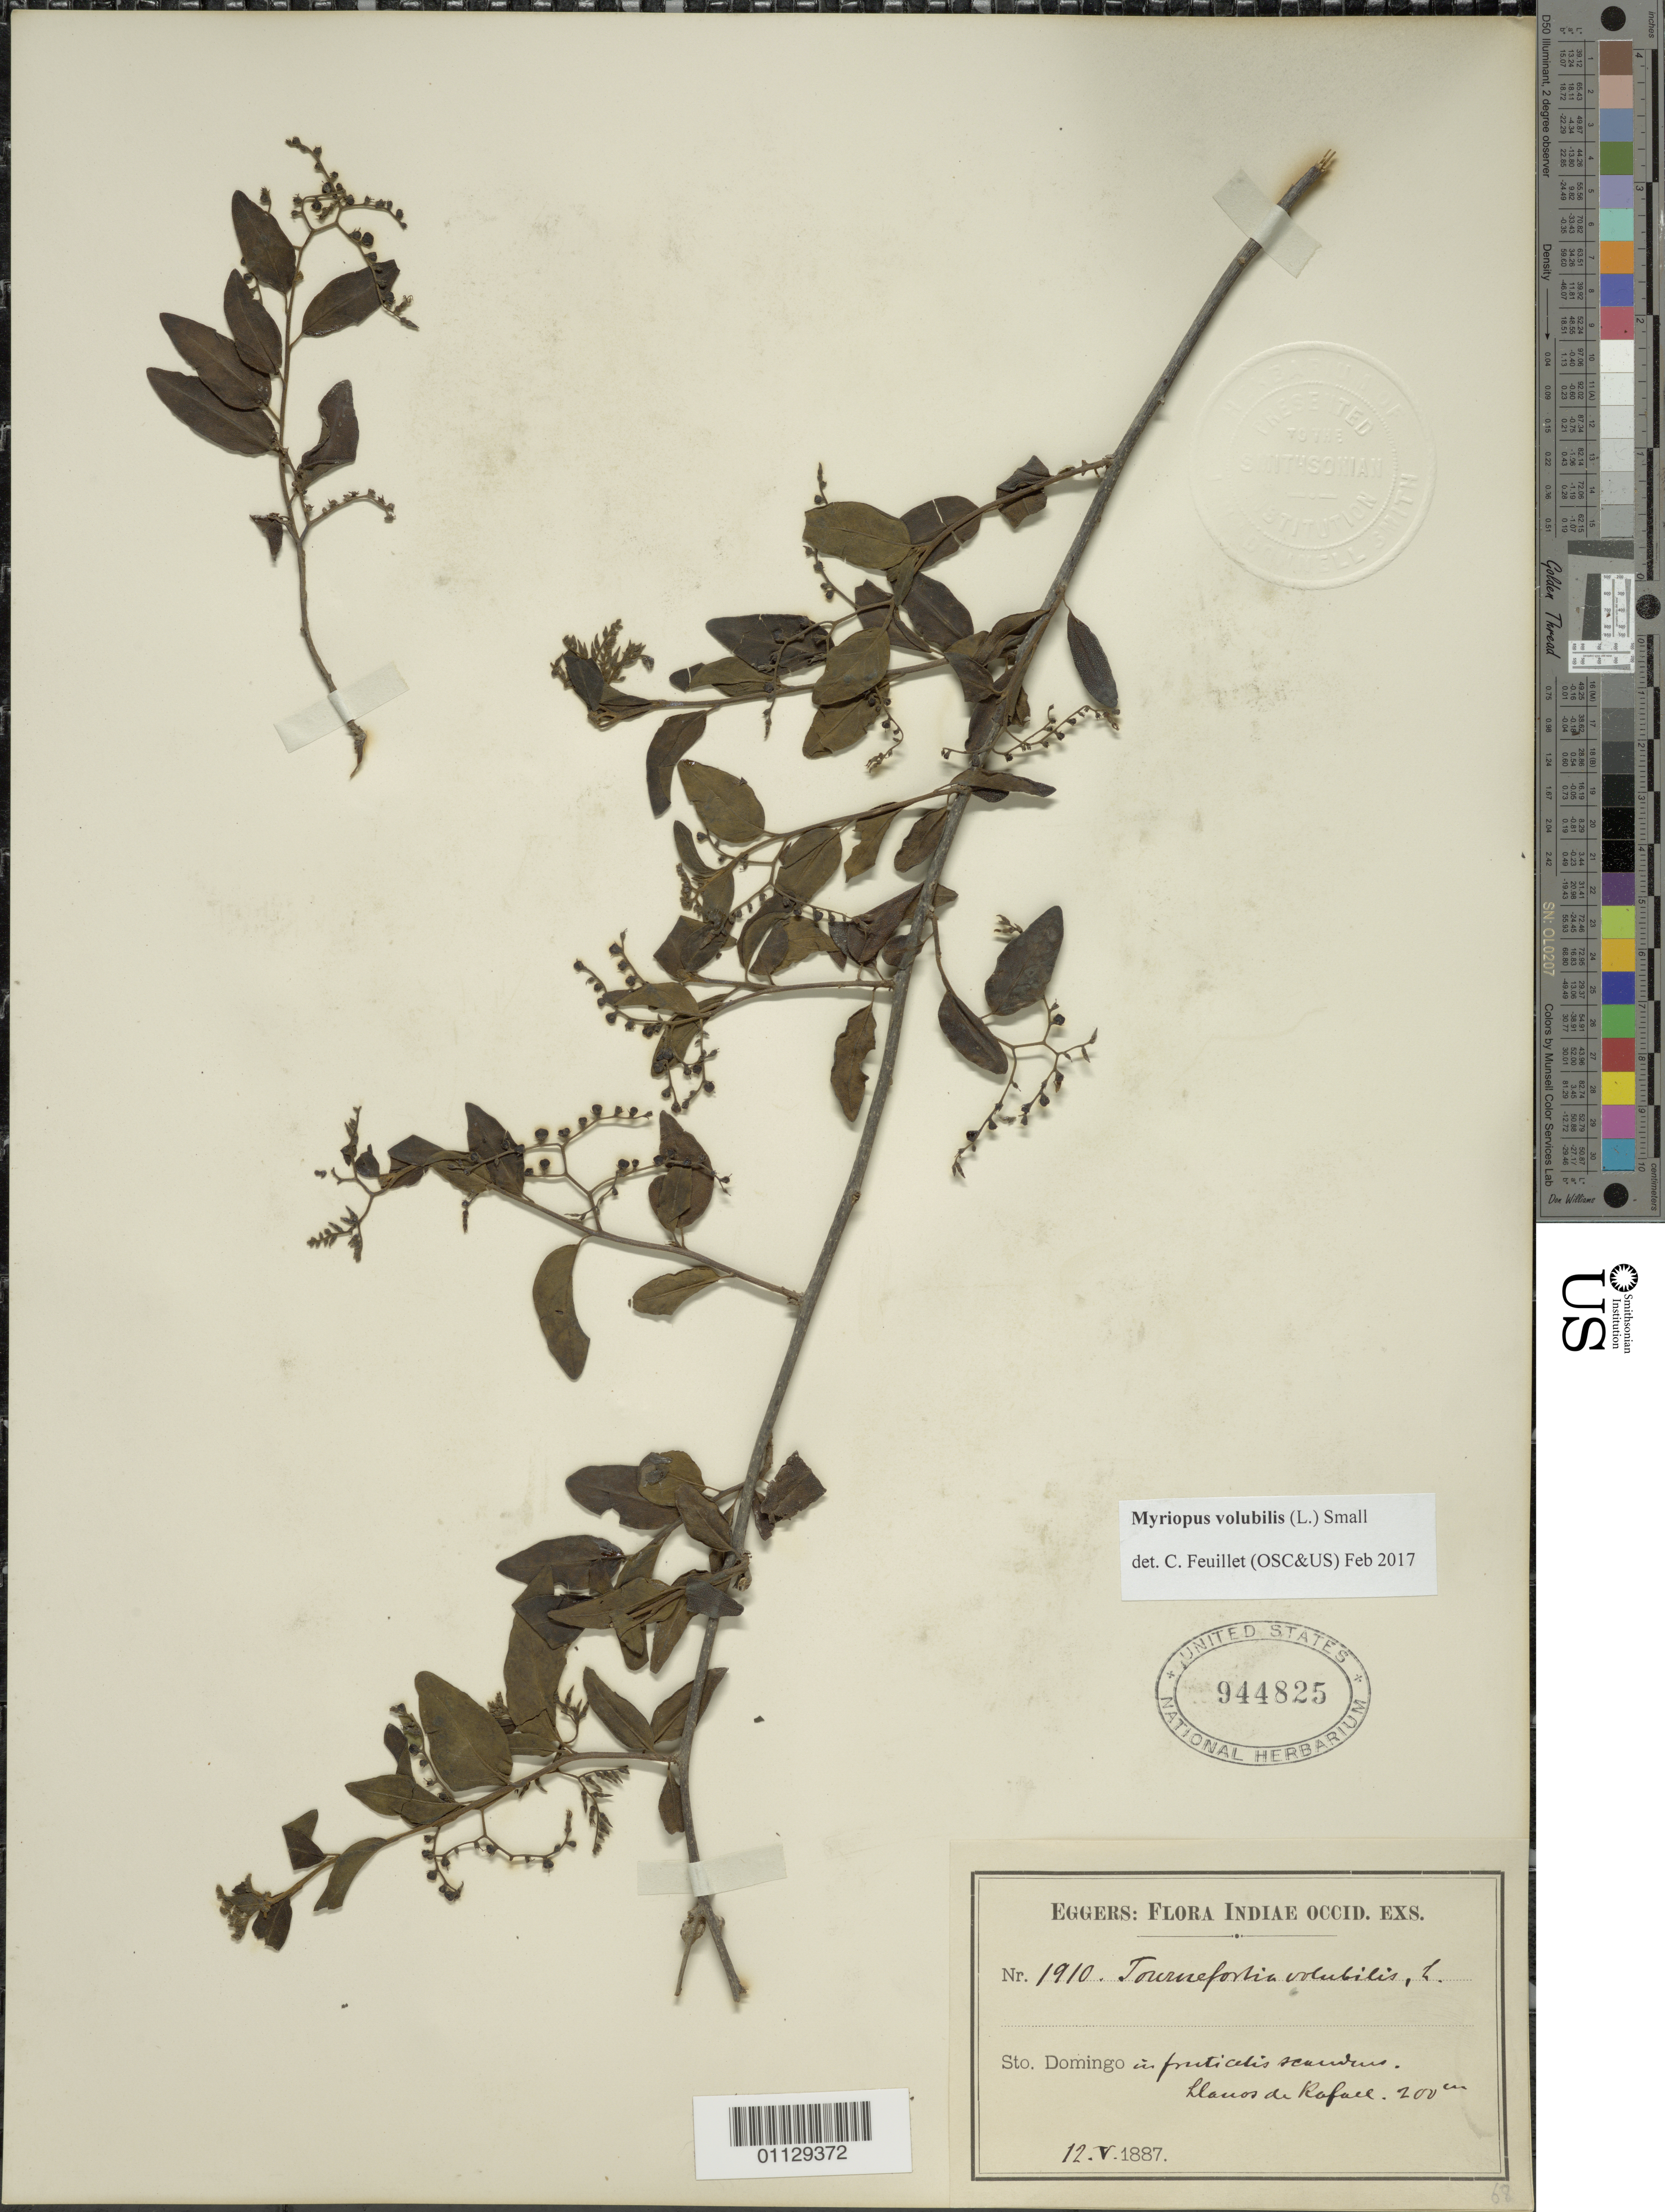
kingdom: Plantae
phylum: Tracheophyta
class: Magnoliopsida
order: Boraginales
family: Heliotropiaceae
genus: Myriopus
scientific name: Myriopus volubilis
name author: (L.) Small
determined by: Feuillet, C.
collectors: H. F. A. von Eggers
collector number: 1910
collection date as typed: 12 May 1887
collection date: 1887-05-12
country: Dominican Republic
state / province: Santo Domingo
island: Hispaniola I.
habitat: In fruticetis scandens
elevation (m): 200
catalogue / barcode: US 944825